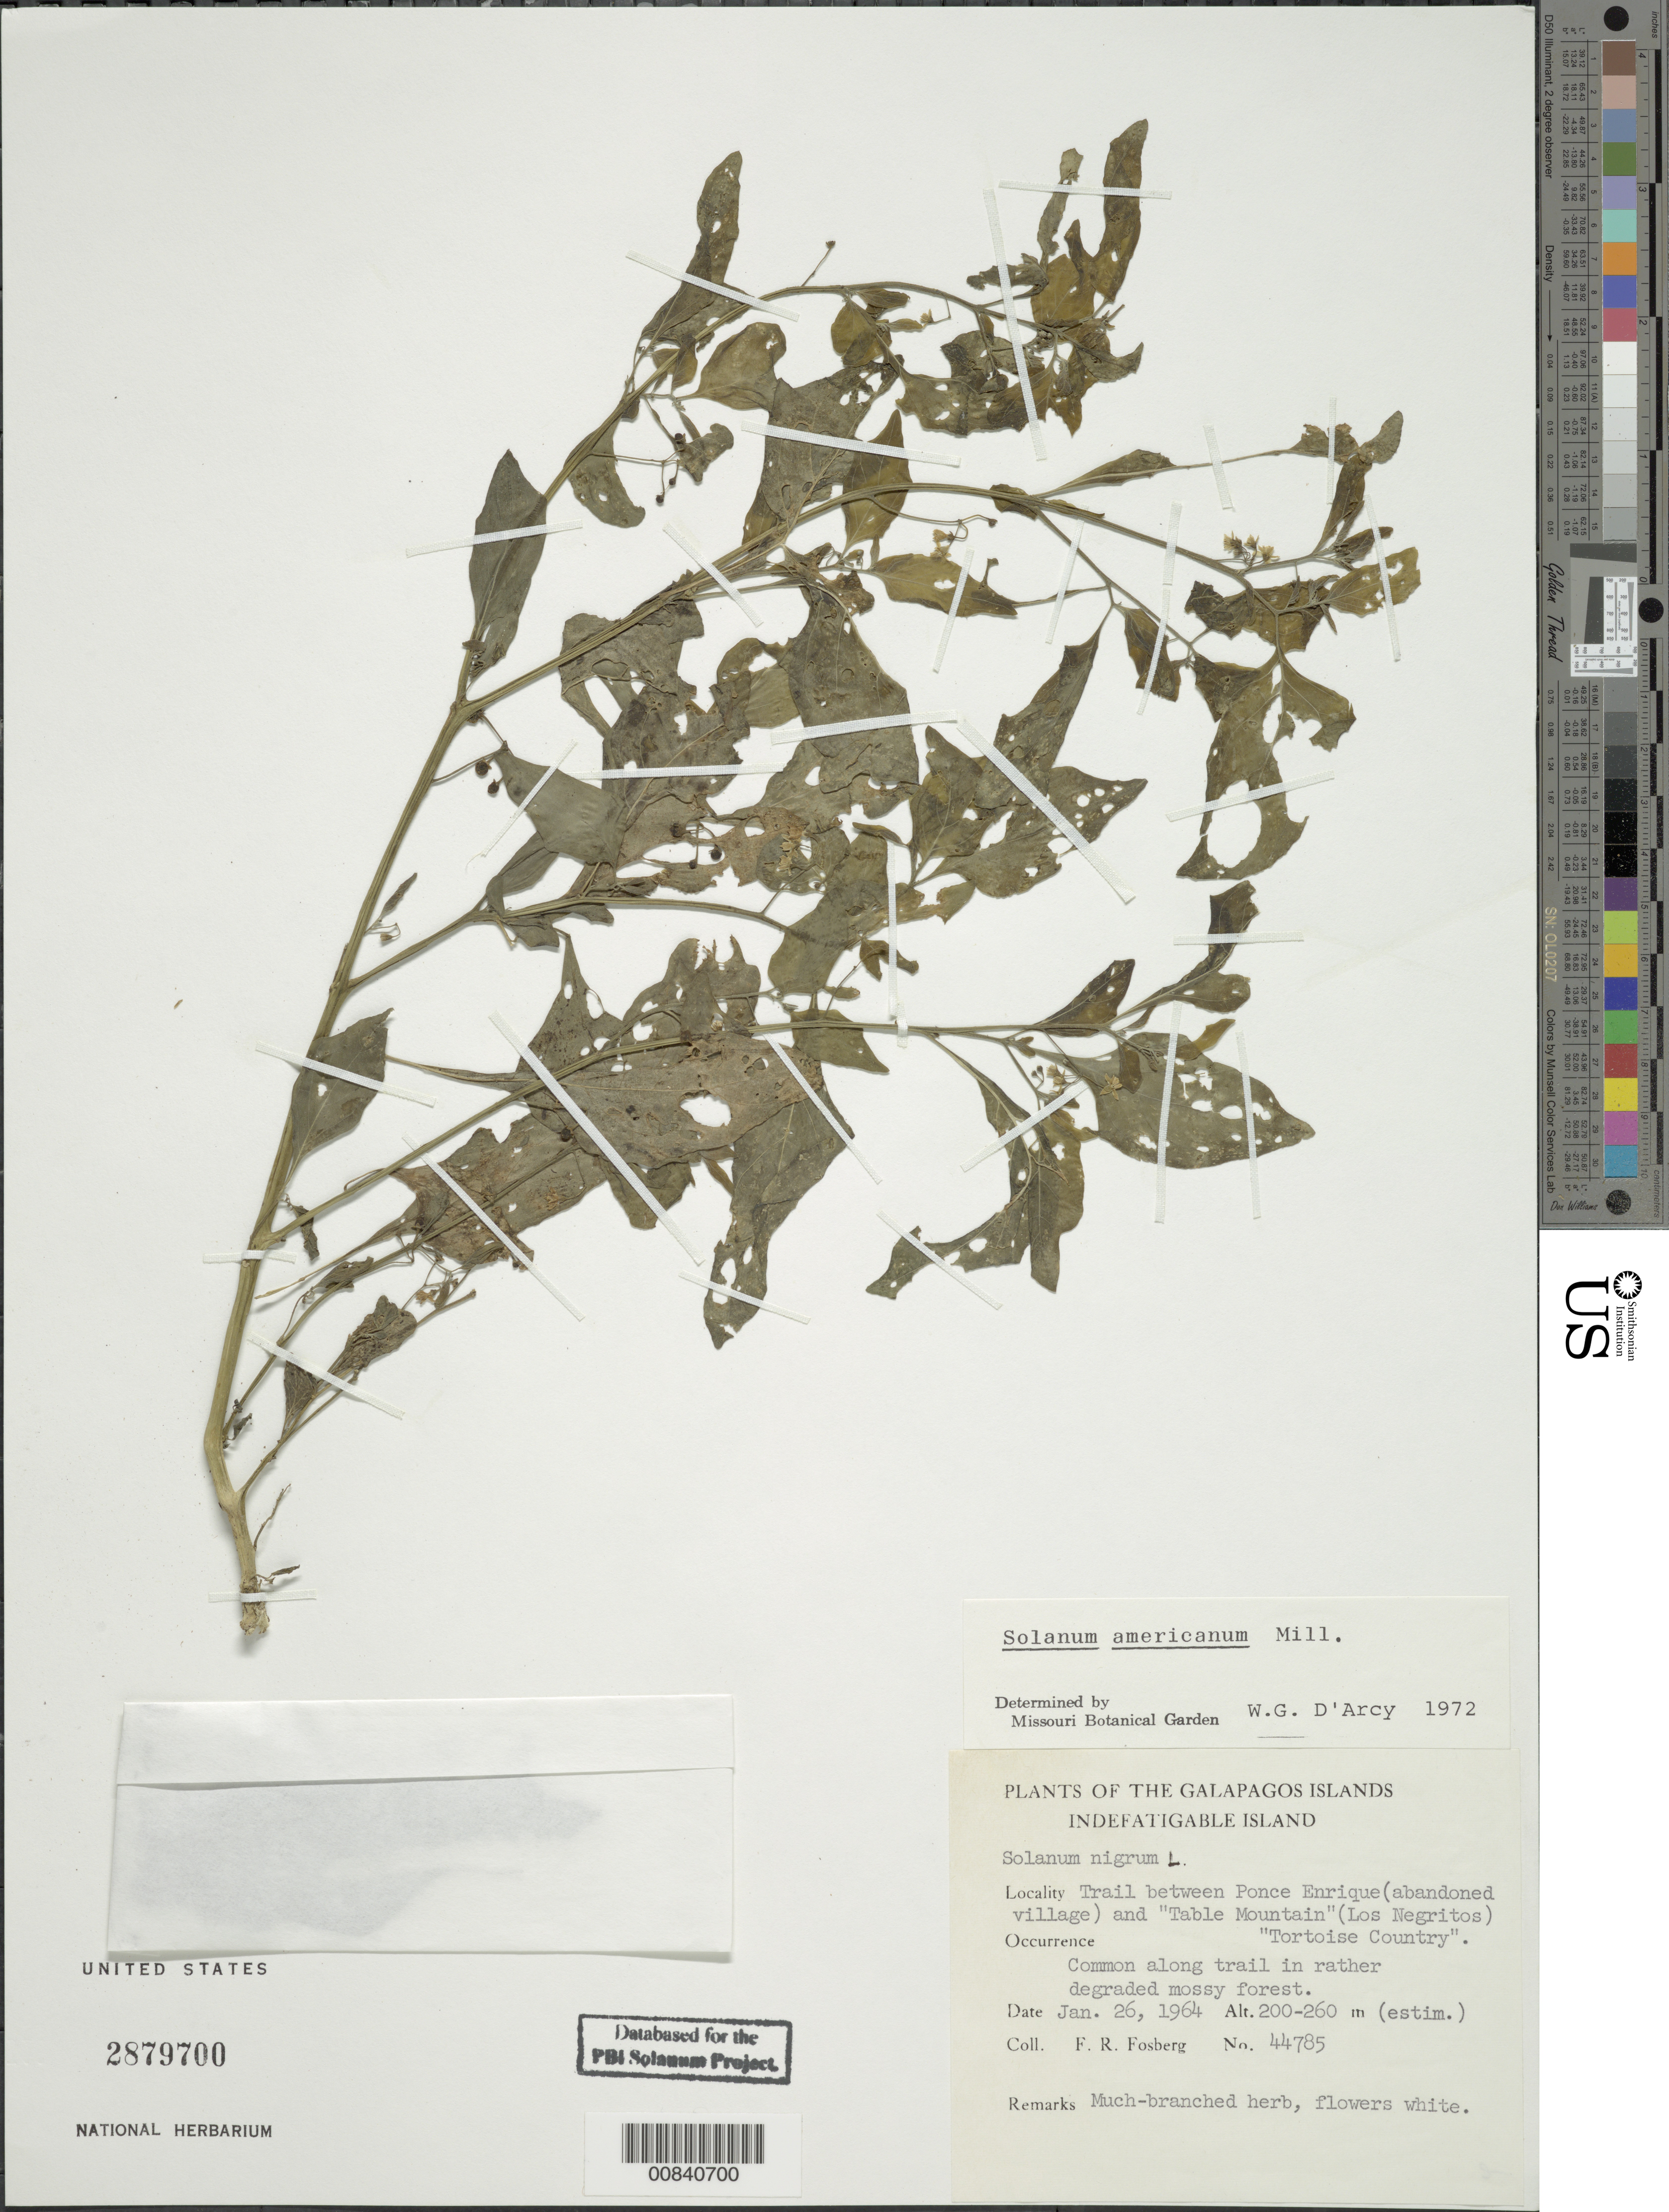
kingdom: Plantae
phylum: Tracheophyta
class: Magnoliopsida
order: Solanales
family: Solanaceae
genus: Solanum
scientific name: Solanum americanum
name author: Mill.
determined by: D'Arcy, W. G.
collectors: F. R. Fosberg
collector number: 44785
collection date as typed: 26 Jan 1964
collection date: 1964-01-26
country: Ecuador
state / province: Colón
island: Santa Cruz [Indefatigable, Chaves]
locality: Trail between Ponce Enrique (abandoned village) and "Table Mountain" (Los Negritos) "Tortise Country".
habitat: Common along trail on rather degraded mossy forest.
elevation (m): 200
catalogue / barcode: US 2879700